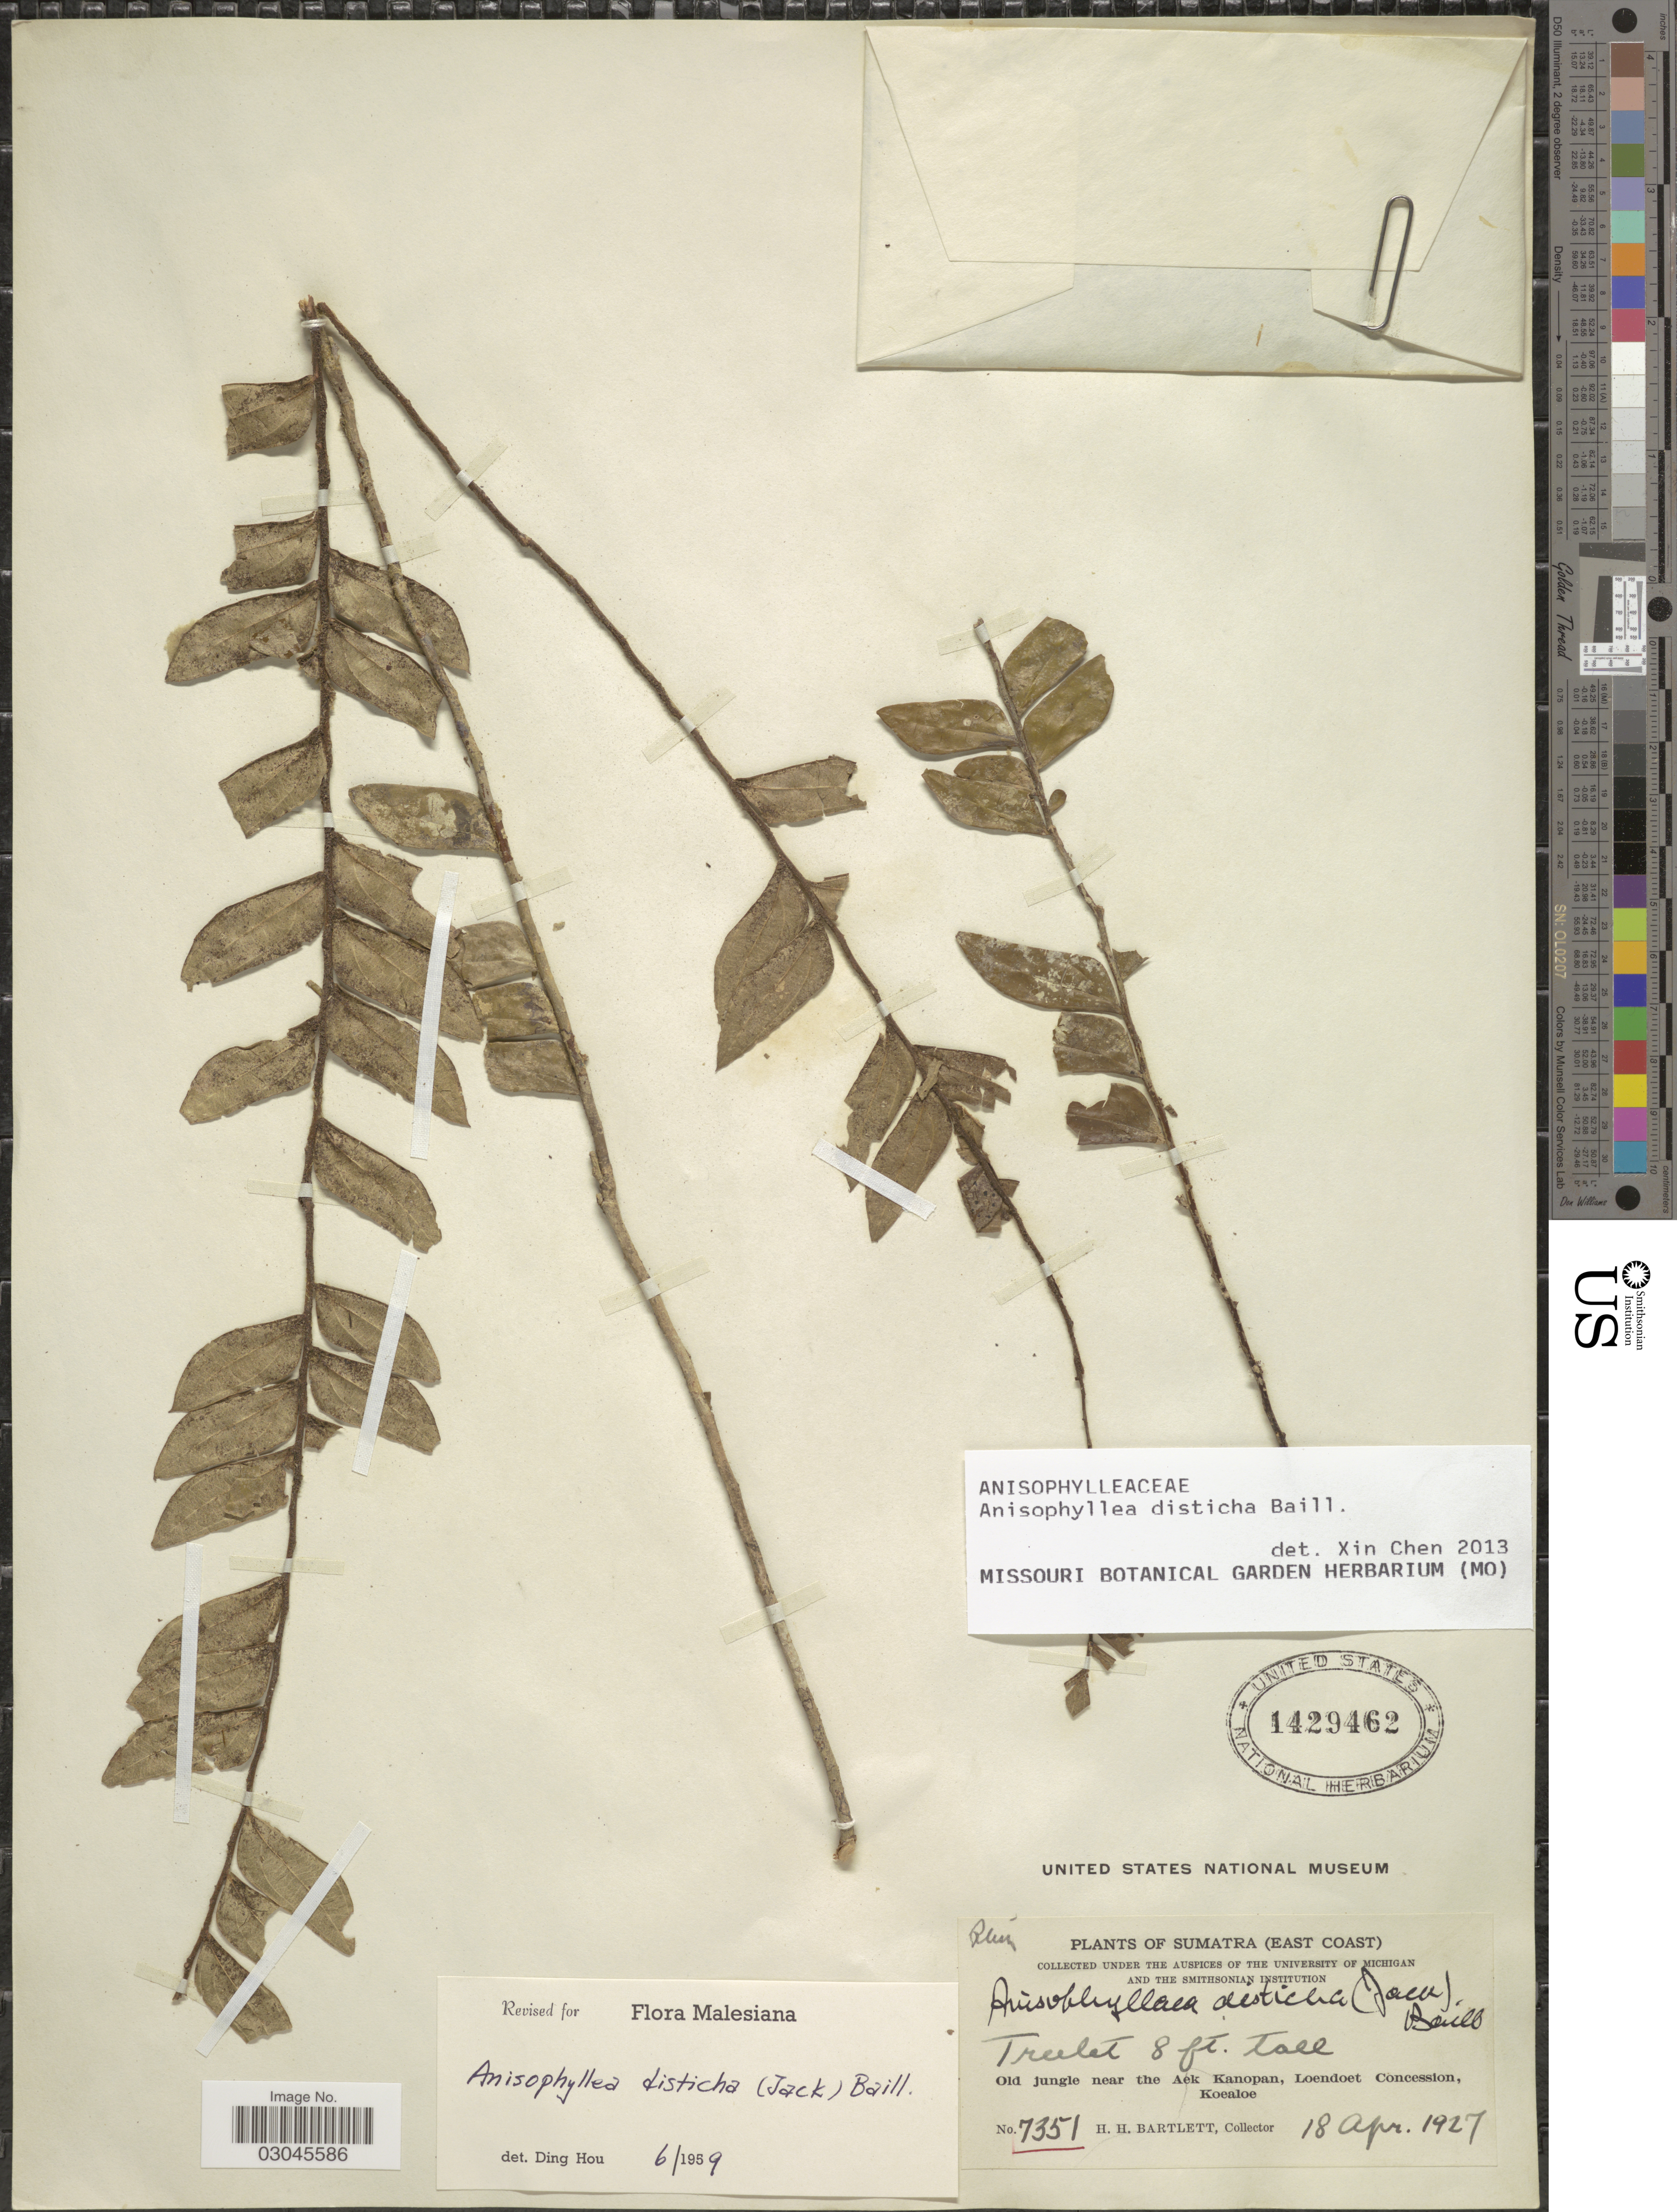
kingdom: Plantae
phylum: Tracheophyta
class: Magnoliopsida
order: Cucurbitales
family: Anisophylleaceae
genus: Anisophyllea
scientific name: Anisophyllea disticha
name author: (Jack) Baill.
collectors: H. H. Bartlett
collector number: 7351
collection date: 1927-04-18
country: Indonesia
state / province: Sumatra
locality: (East Coast). Old jungle near the Aek Kanopan, Loendoet Concession, Koealoe.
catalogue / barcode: US 1429462